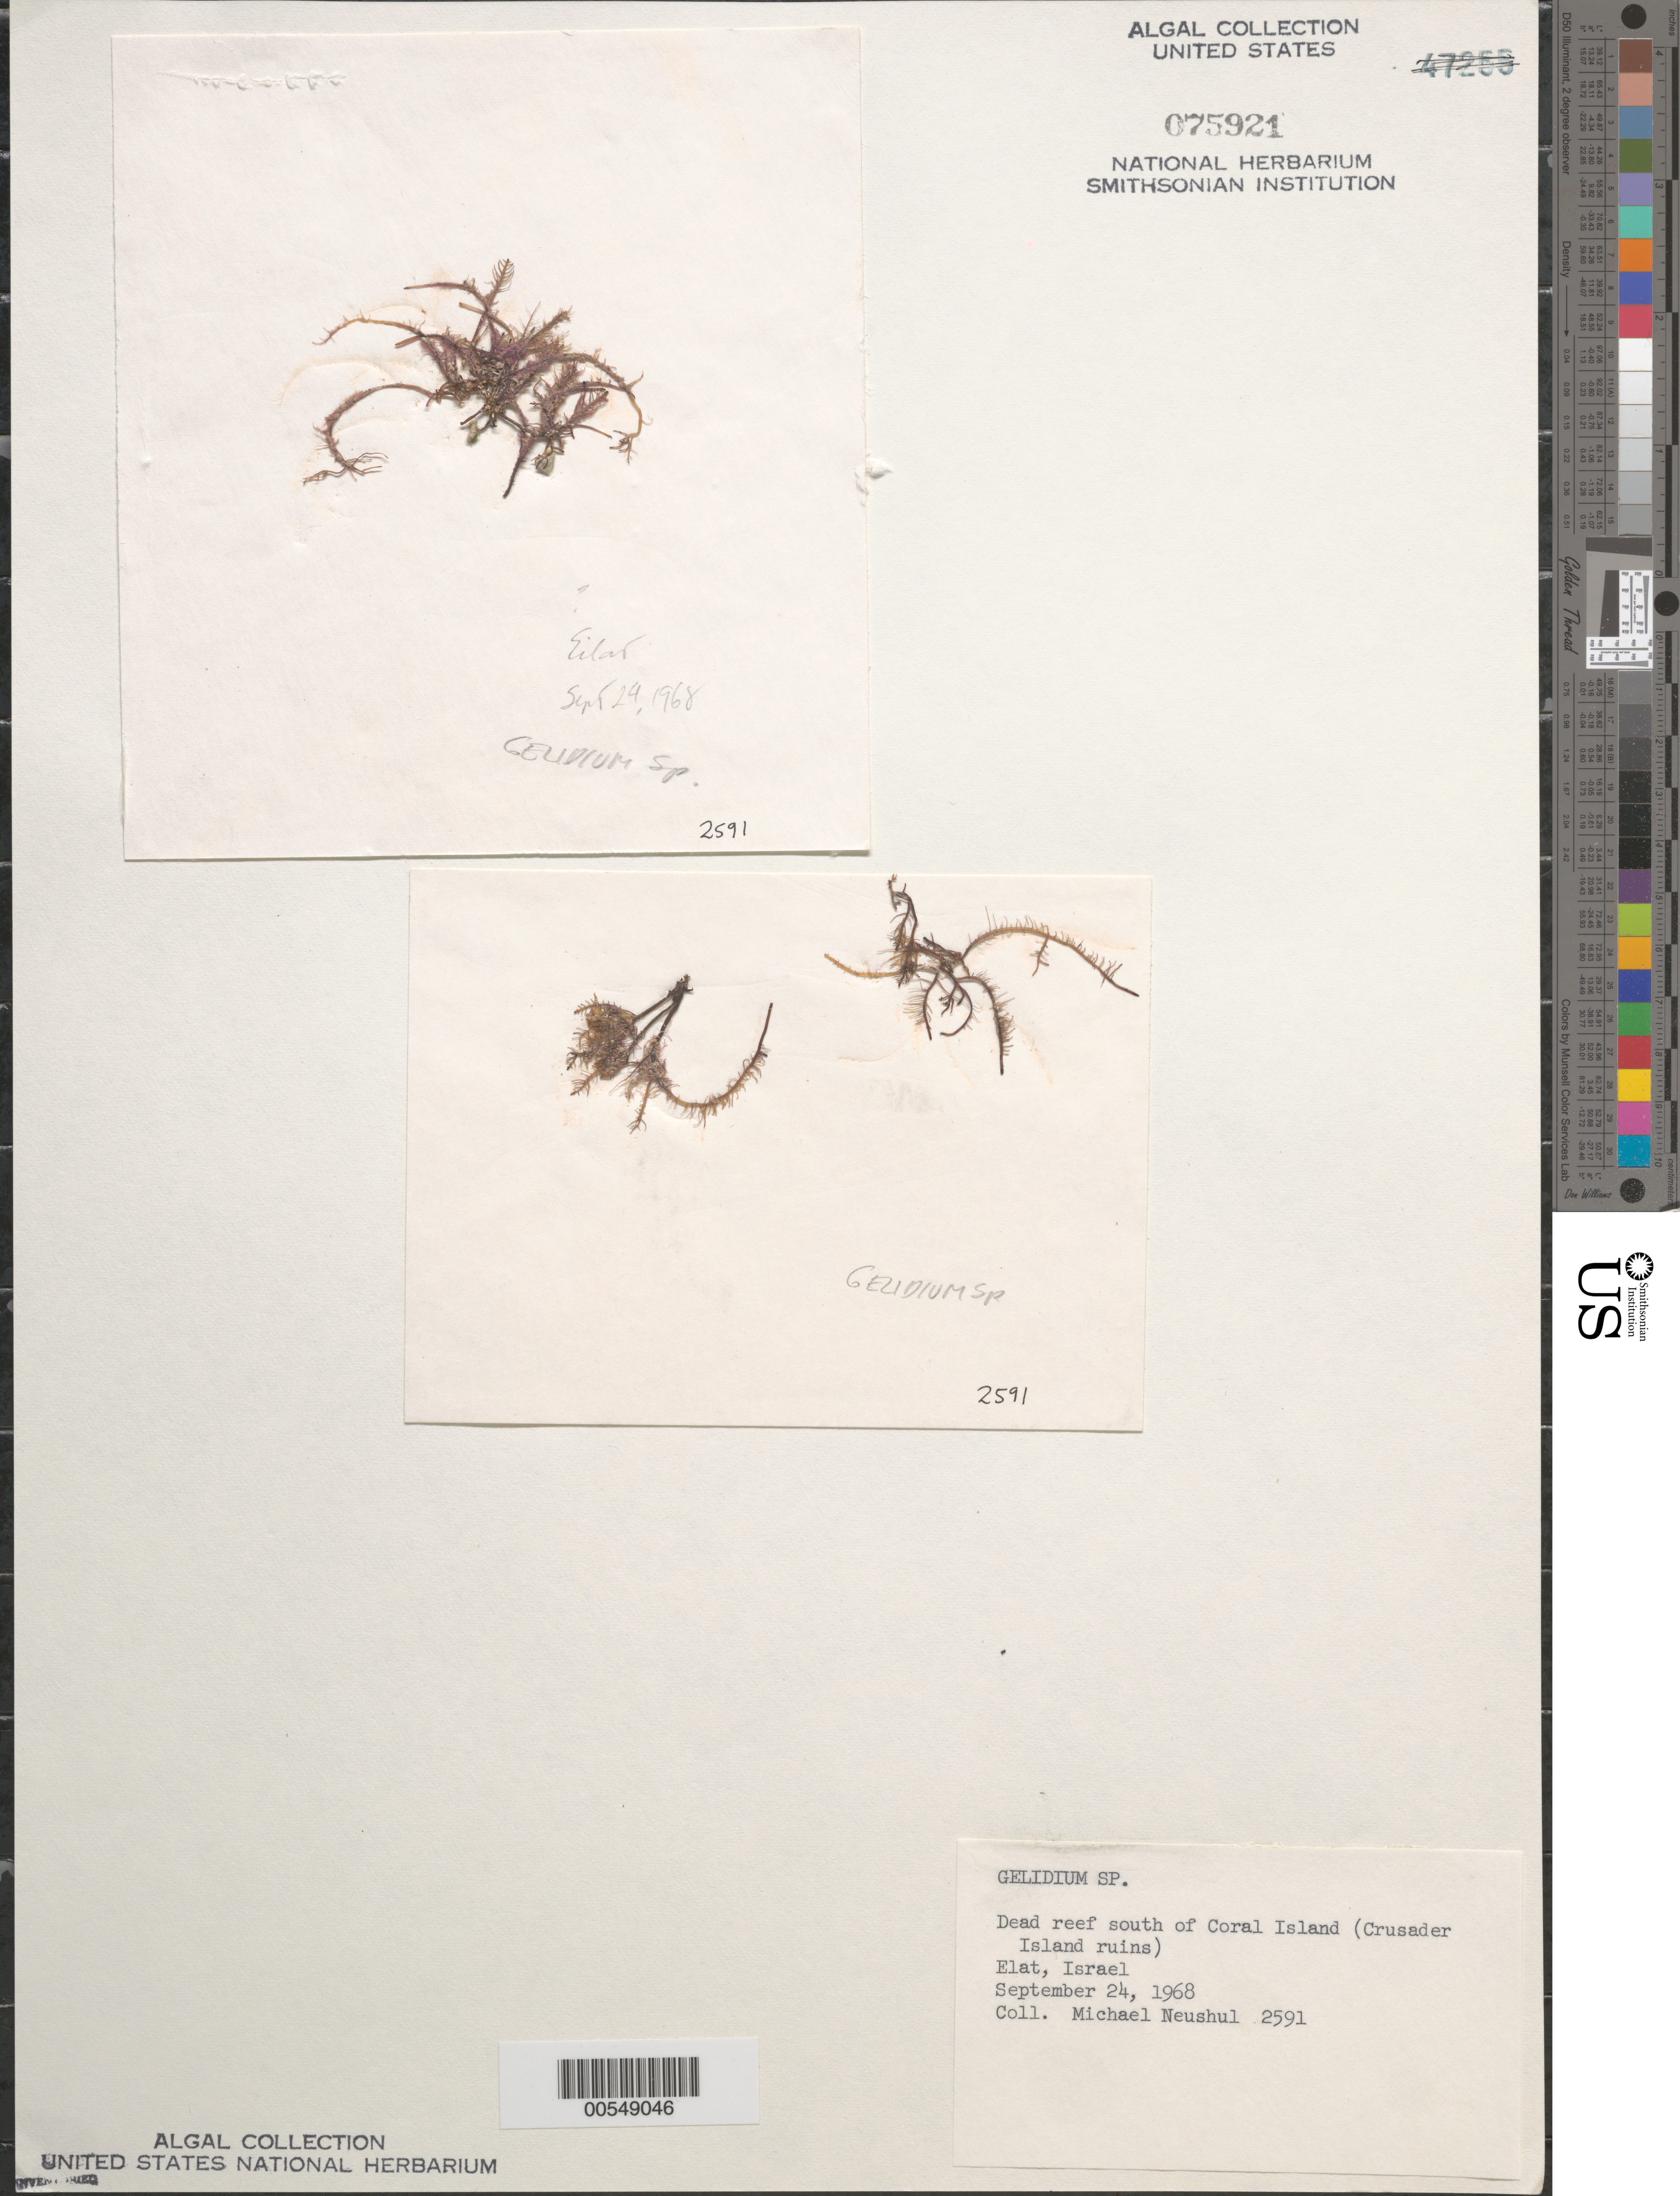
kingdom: Plantae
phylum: Rhodophyta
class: Florideophyceae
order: Gelidiales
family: Gelidiaceae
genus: Gelidium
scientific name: Gelidium sp.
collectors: M. Neushul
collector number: EYD 2591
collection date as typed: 24 Sep 1968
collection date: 1968-09-24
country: Israel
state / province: Southern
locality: Elat, Crusader Island ruins, S of Coral Island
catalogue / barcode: US 75921